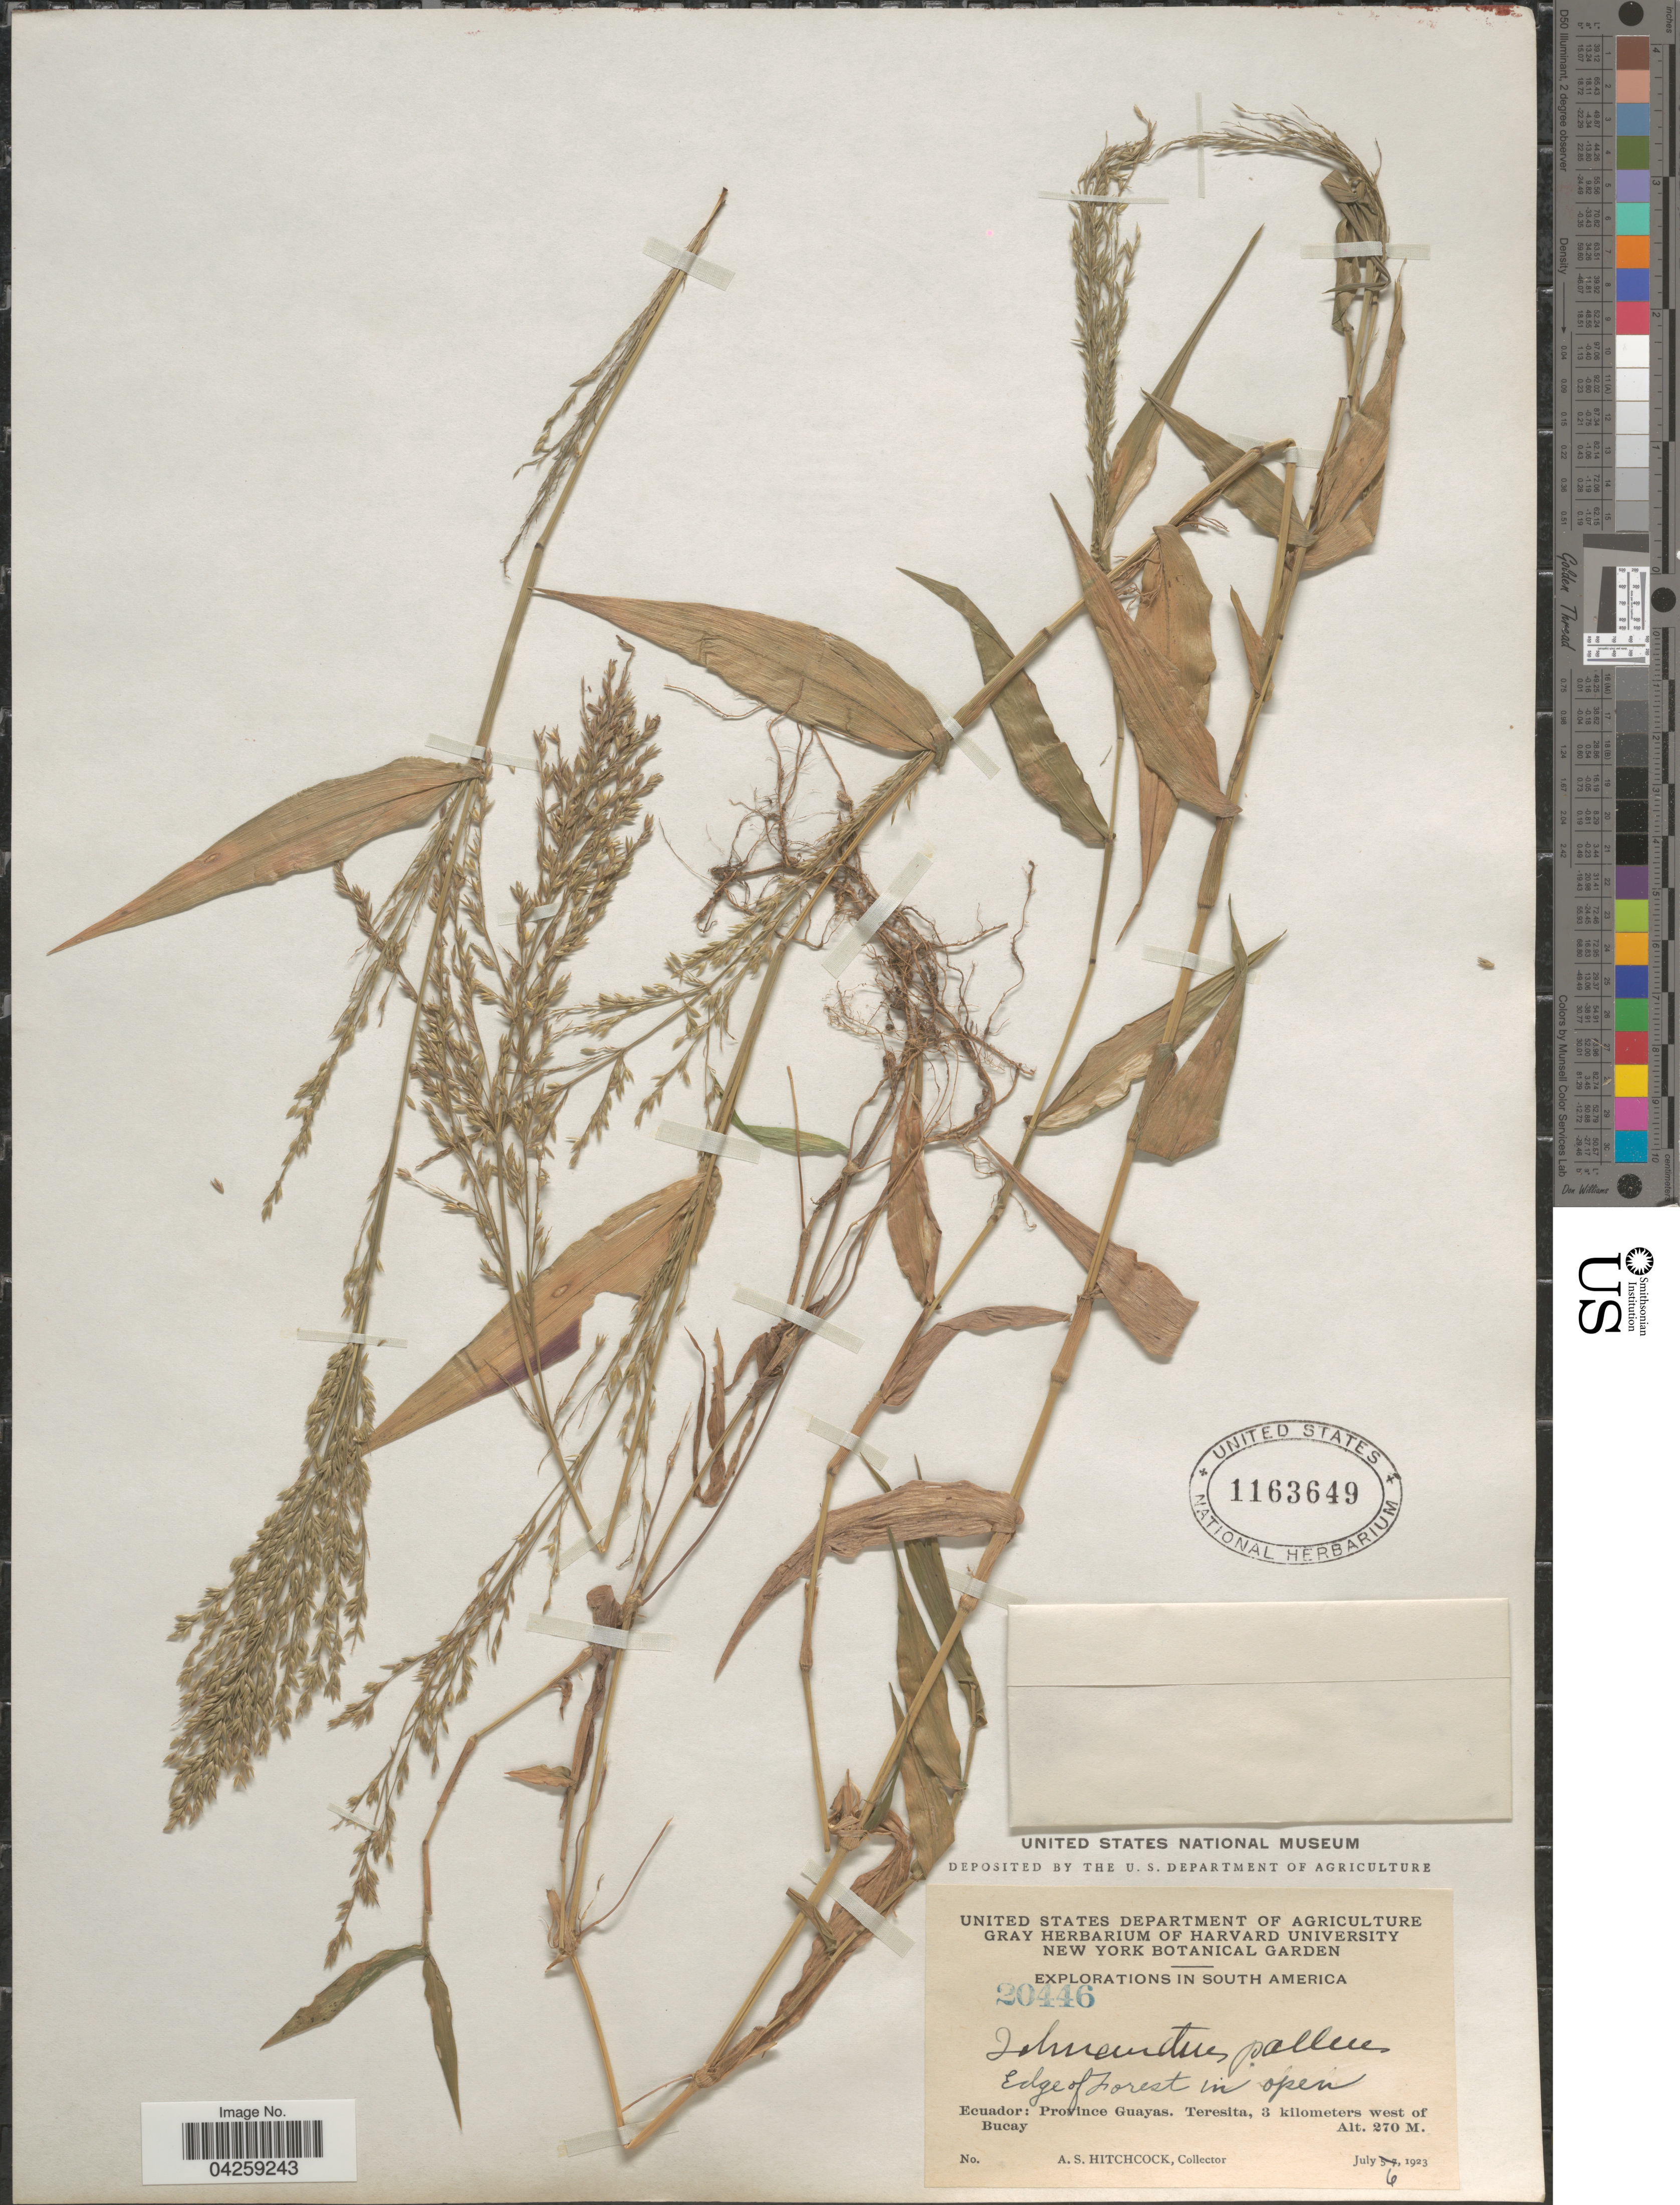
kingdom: Plantae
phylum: Tracheophyta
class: Liliopsida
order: Poales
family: Poaceae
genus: Ichnanthus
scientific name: Ichnanthus pallens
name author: (Sw.) Munro ex Benth.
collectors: A. S. Hitchcock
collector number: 20446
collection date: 1923-07-06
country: Ecuador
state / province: Guayas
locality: Explorations in South America. Edge of forest in open. Teresita, 3 kilometers west of Bucay.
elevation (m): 270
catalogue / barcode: US 1163649